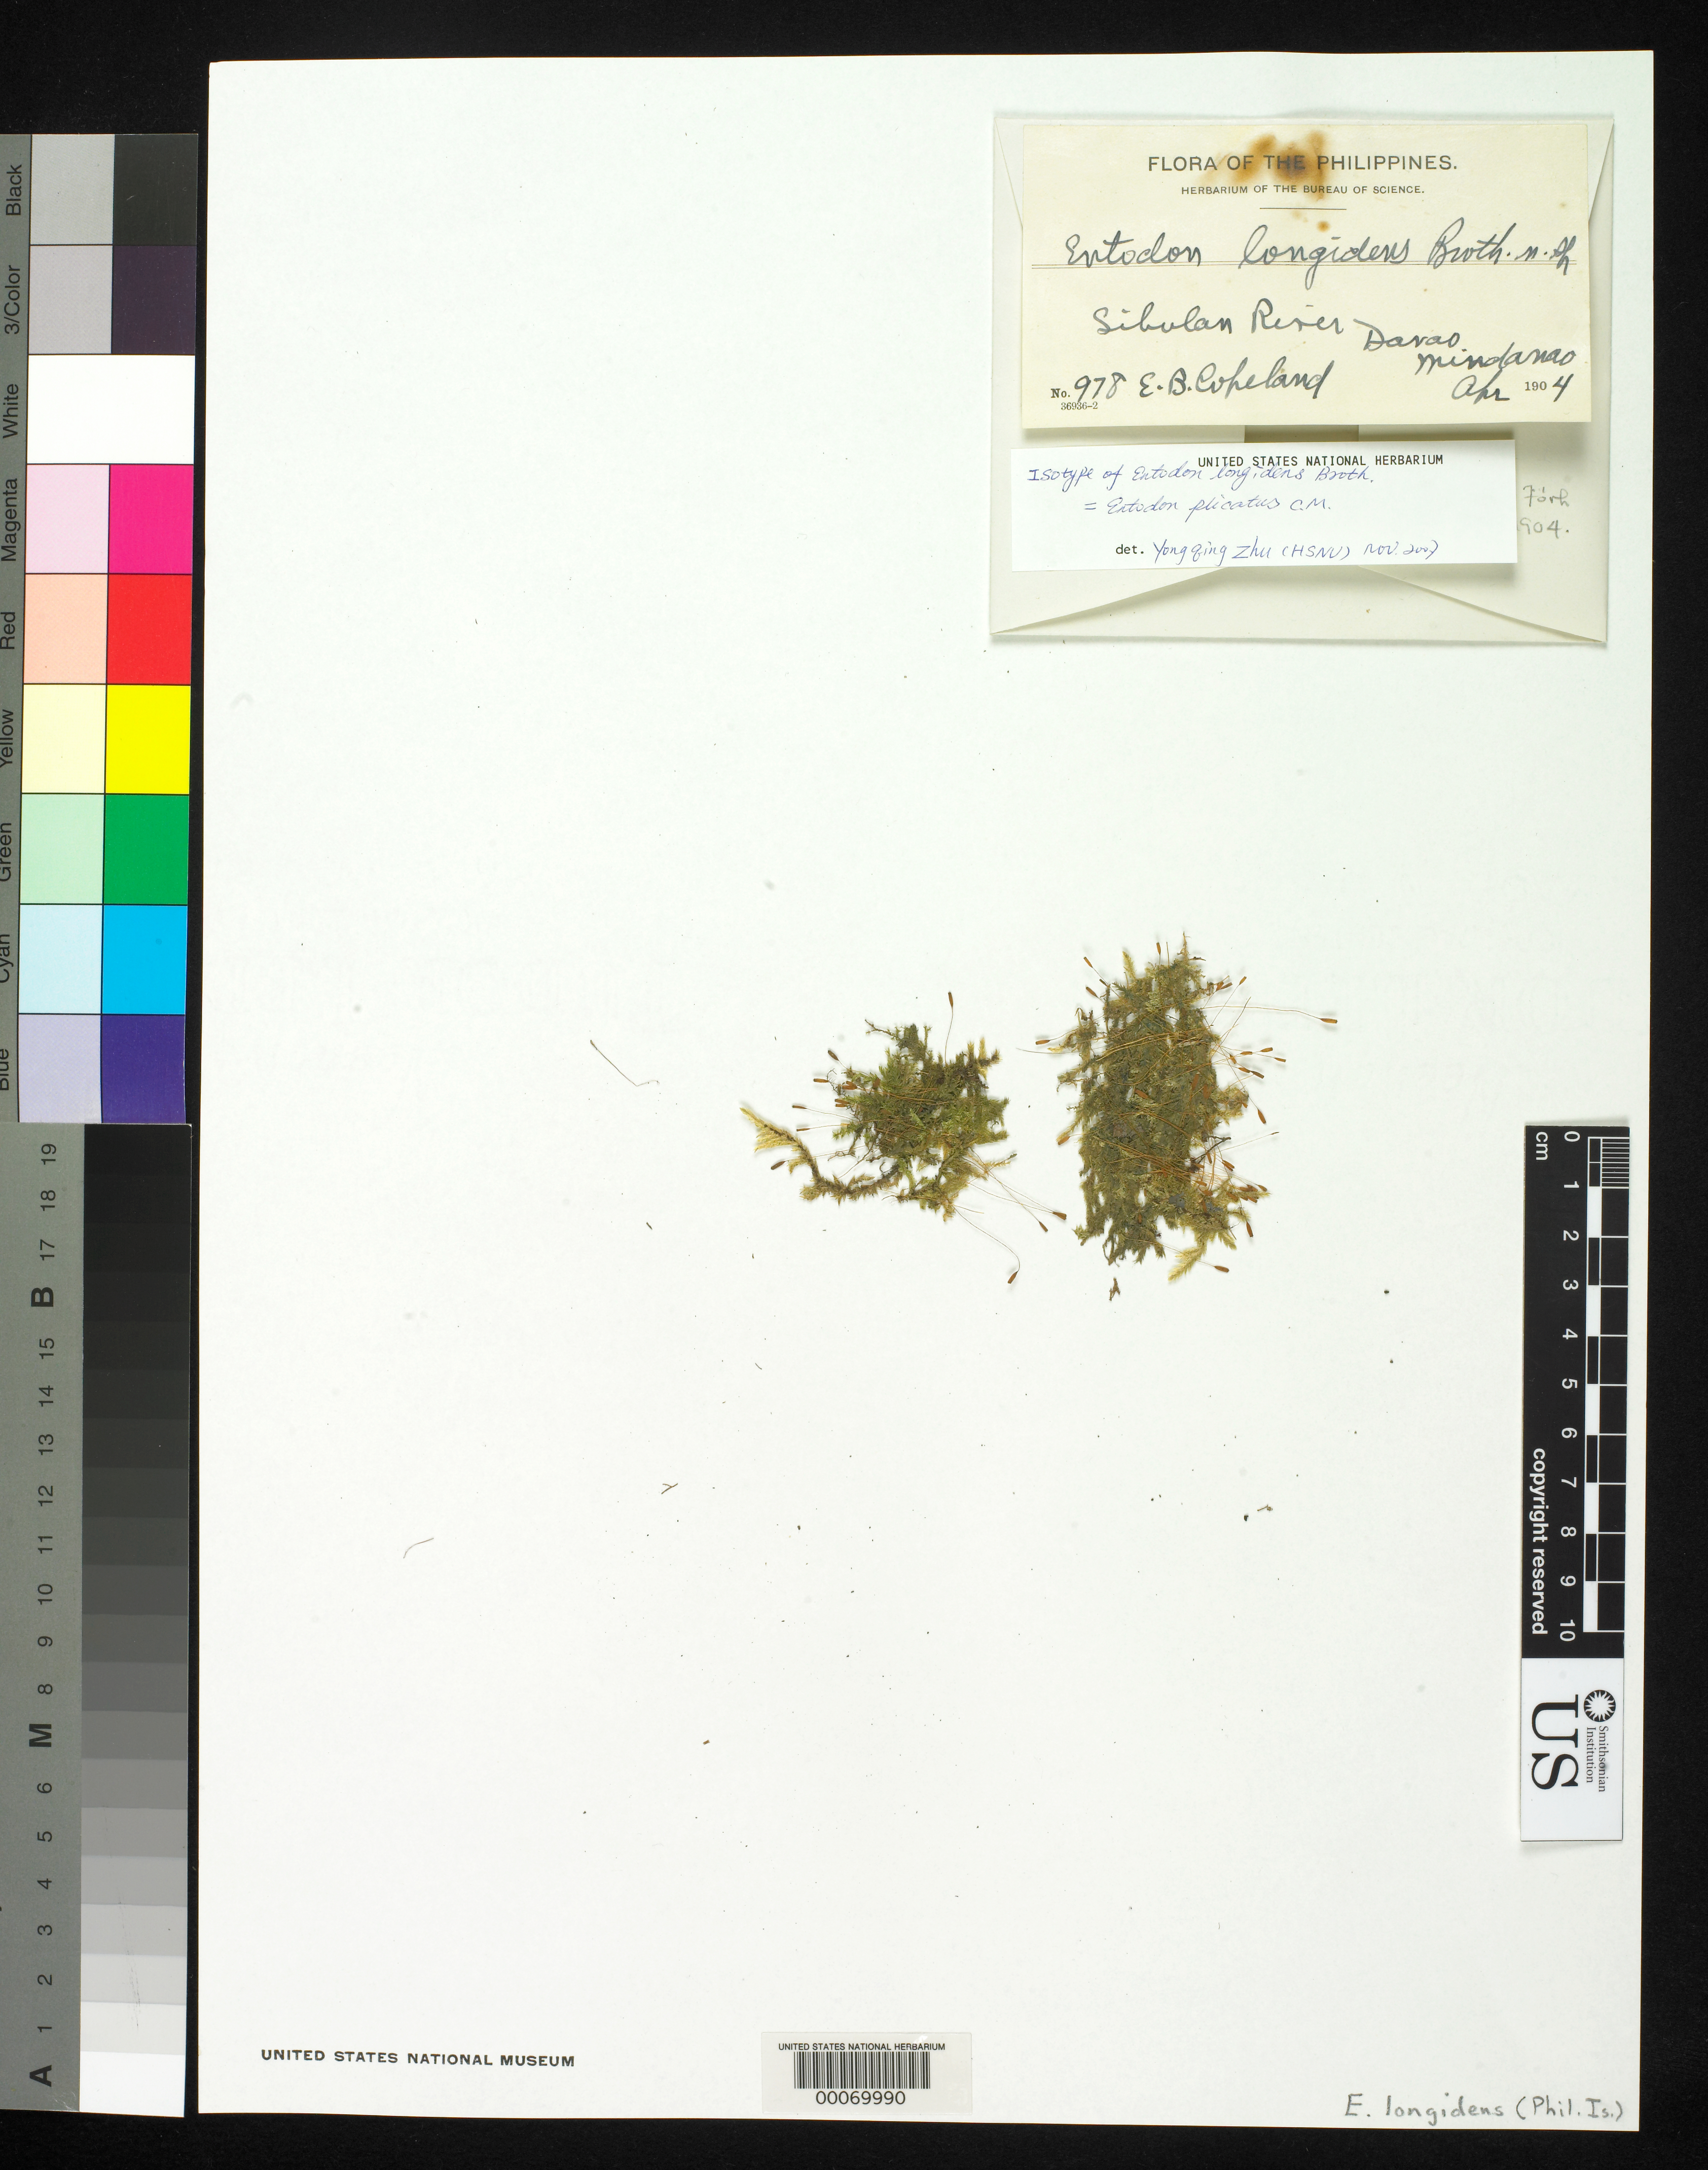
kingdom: Plantae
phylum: Bryophyta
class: Bryopsida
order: Hypnales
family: Entodontaceae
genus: Entodon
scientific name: Entodon longidens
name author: Broth.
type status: Isotype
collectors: E. B. Copeland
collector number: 978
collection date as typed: Apr 1904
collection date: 1904-04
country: Philippines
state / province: Davao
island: Mindanao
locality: Sibulan River.